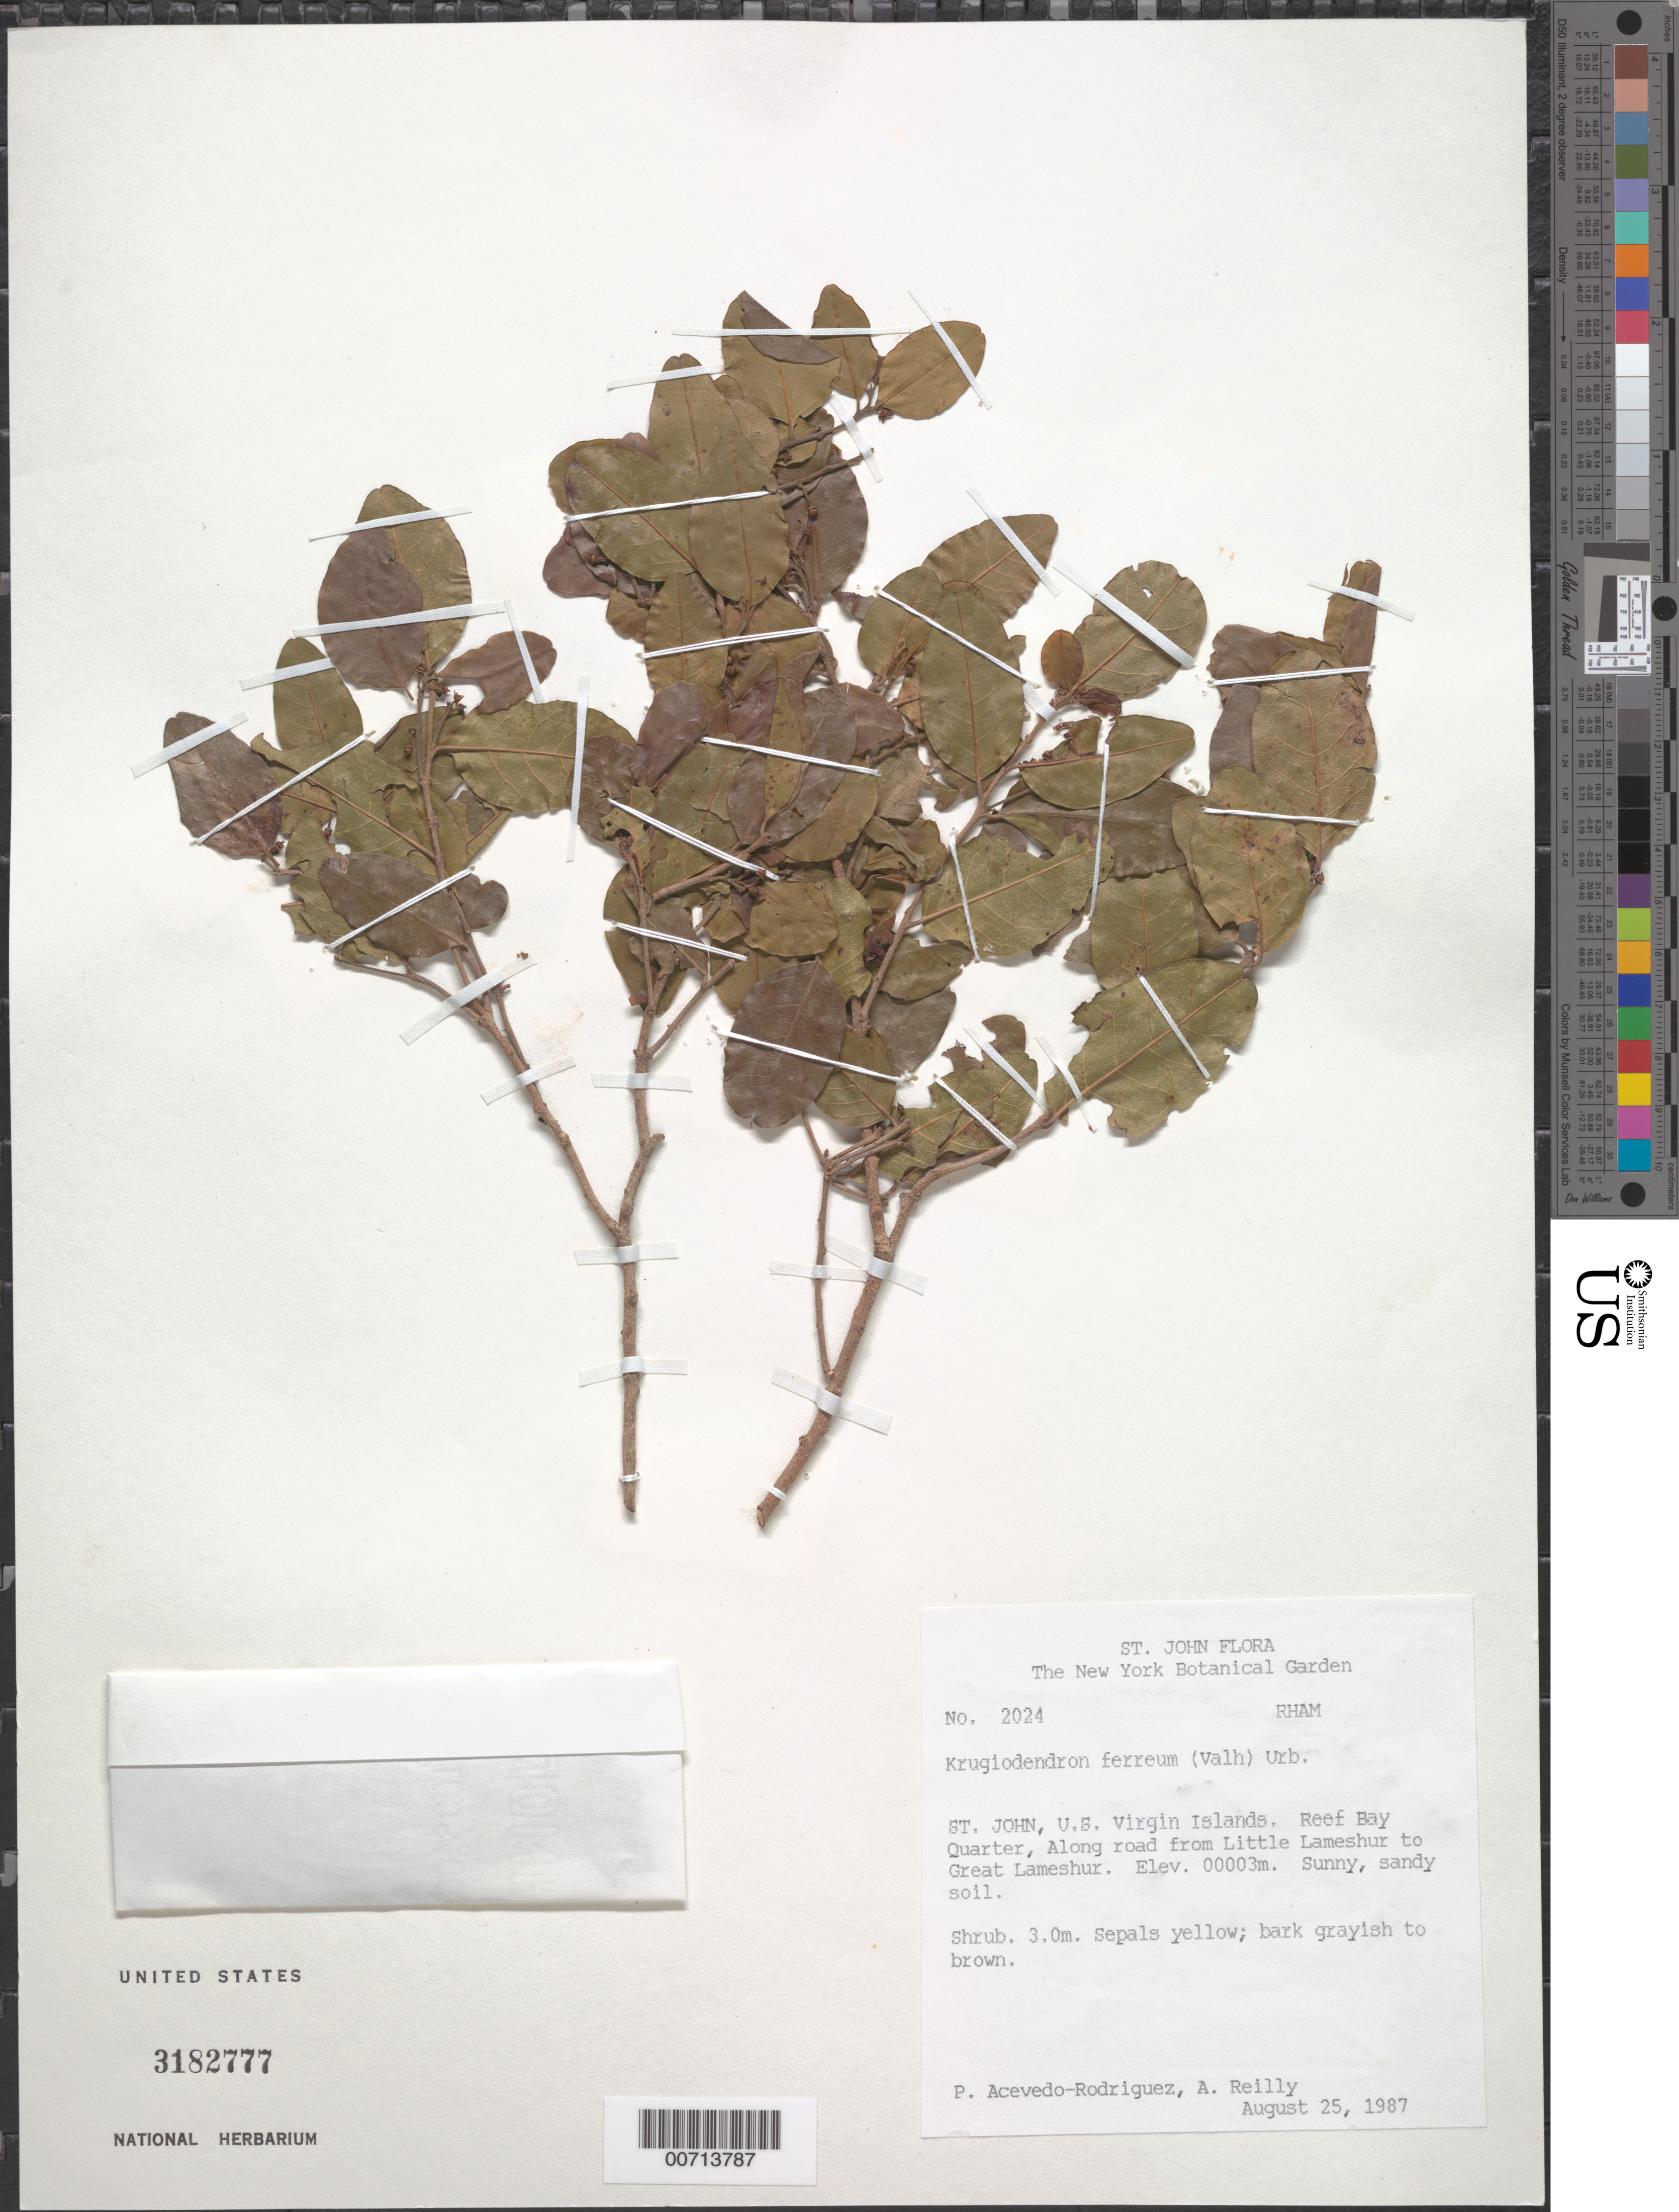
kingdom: Plantae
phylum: Tracheophyta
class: Magnoliopsida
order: Rosales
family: Rhamnaceae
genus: Krugiodendron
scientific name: Krugiodendron ferreum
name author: (Vahl) Urb.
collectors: P. Acevedo-Rodr. & A. Reilly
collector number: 2024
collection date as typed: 25 Aug 1987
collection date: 1987-08-25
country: U.S. Virgin Islands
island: St. John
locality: Reef Bay Quarter; Along road from Little Lameshur to Great Lameshur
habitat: Sunny, sandy soil.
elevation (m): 3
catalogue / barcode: US 3182777